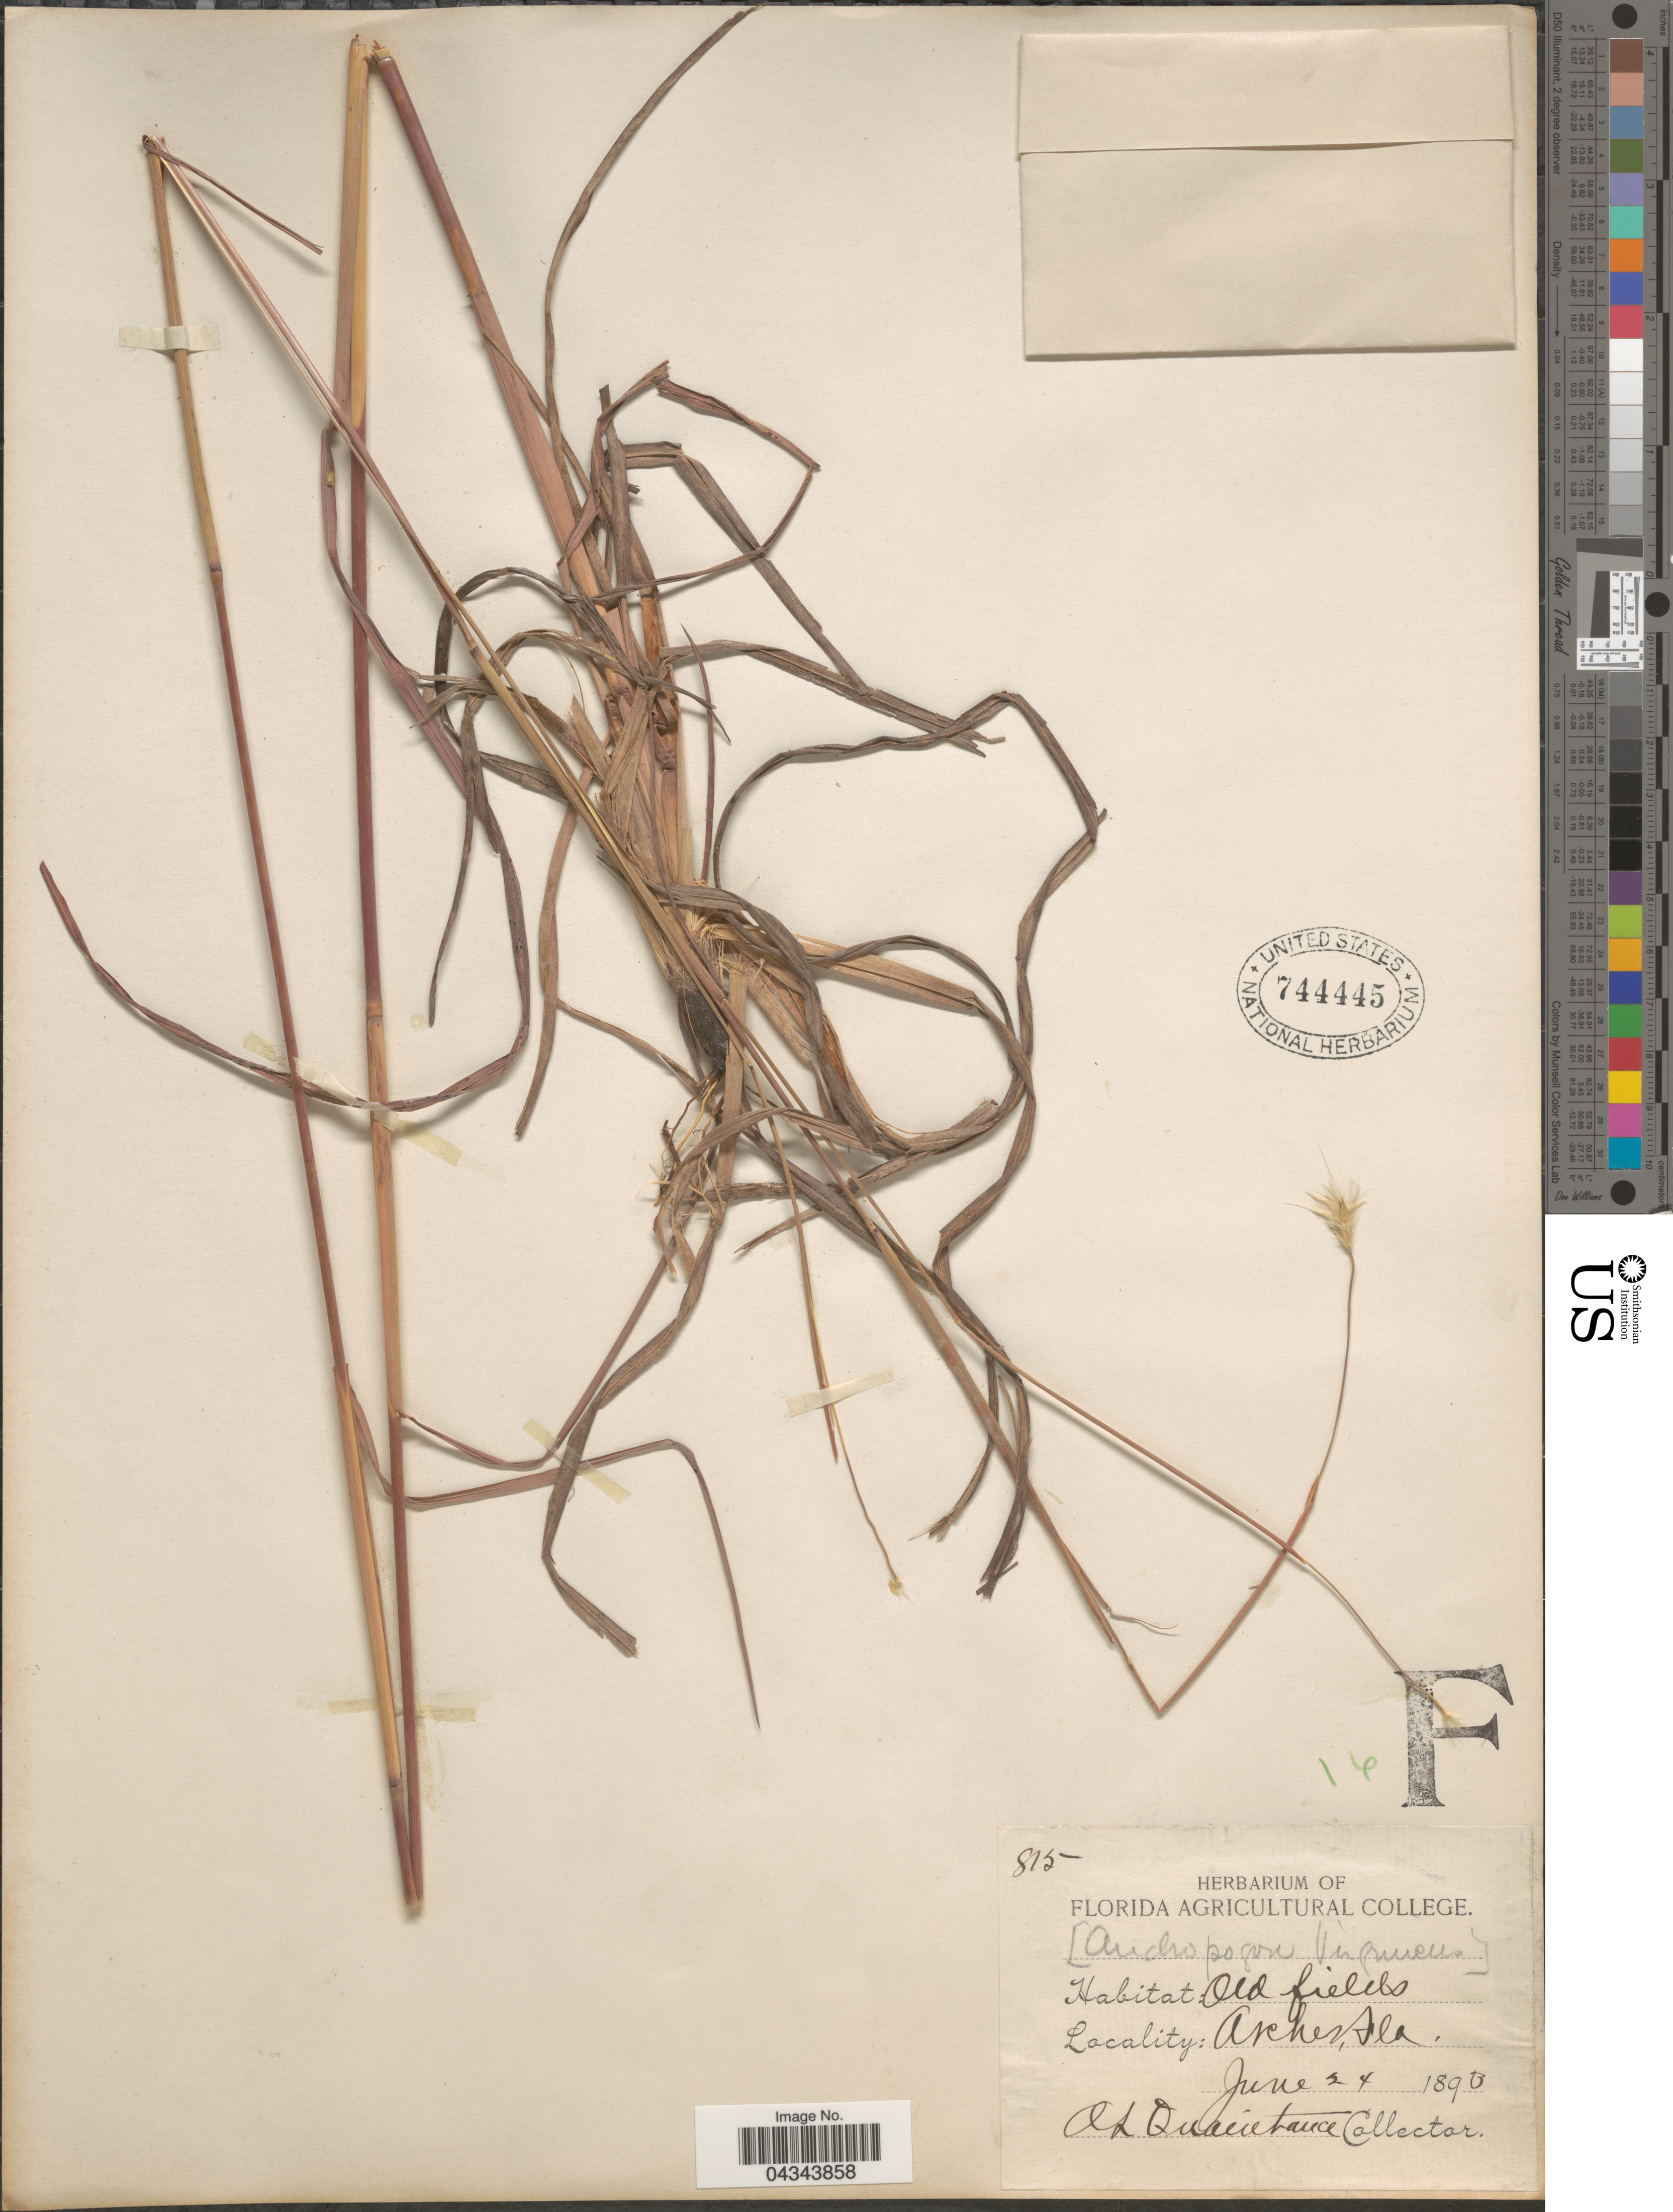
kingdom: Plantae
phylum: Tracheophyta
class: Liliopsida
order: Poales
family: Poaceae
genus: Andropogon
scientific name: Andropogon ternarius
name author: Michx.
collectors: A. Quaintance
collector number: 815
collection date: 1893-06-24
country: United States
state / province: Florida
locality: Old fields. Archer.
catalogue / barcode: US 744445